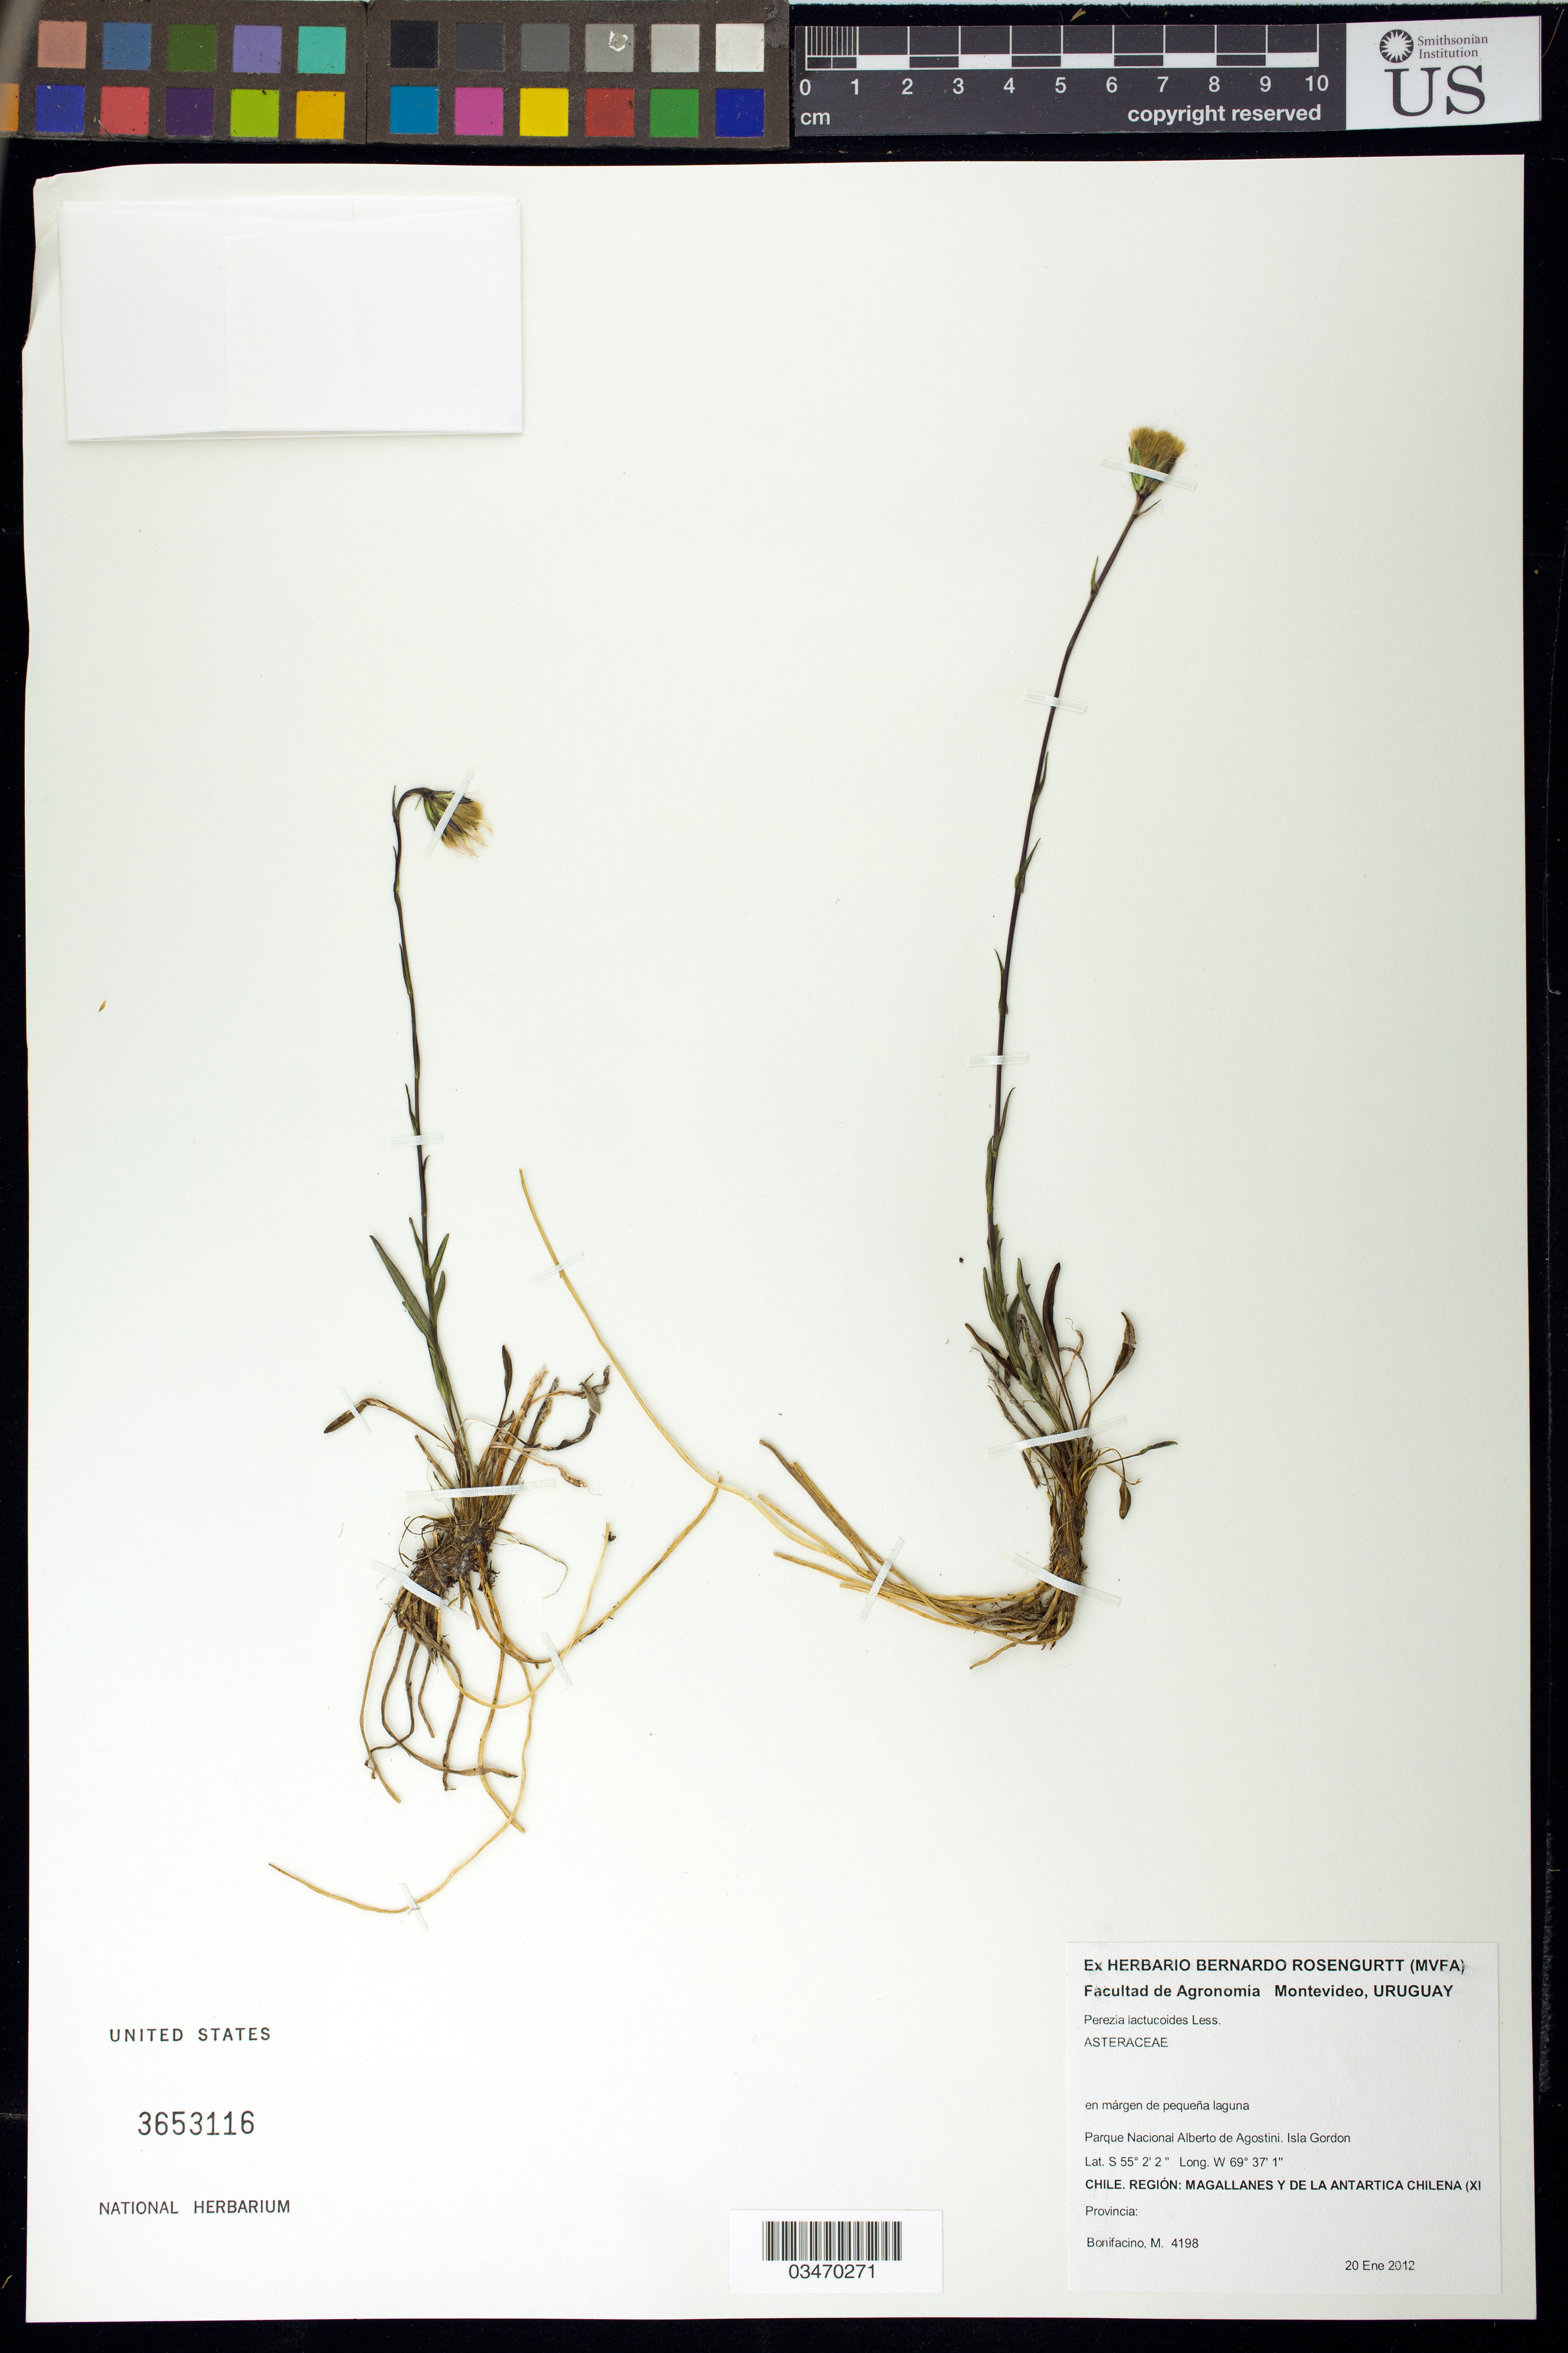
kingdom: Plantae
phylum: Tracheophyta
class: Magnoliopsida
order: Asterales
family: Asteraceae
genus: Perezia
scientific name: Perezia lactucoides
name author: (Vahl) Less.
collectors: M. Bonifacino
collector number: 4198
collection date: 2012-01-20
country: Chile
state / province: Magallanes y de la Antártica Chilena (XII)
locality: Parque Nacional Alberto de Agostini. Isla Gordon.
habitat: En margen de pequena laguna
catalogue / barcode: US 3653116